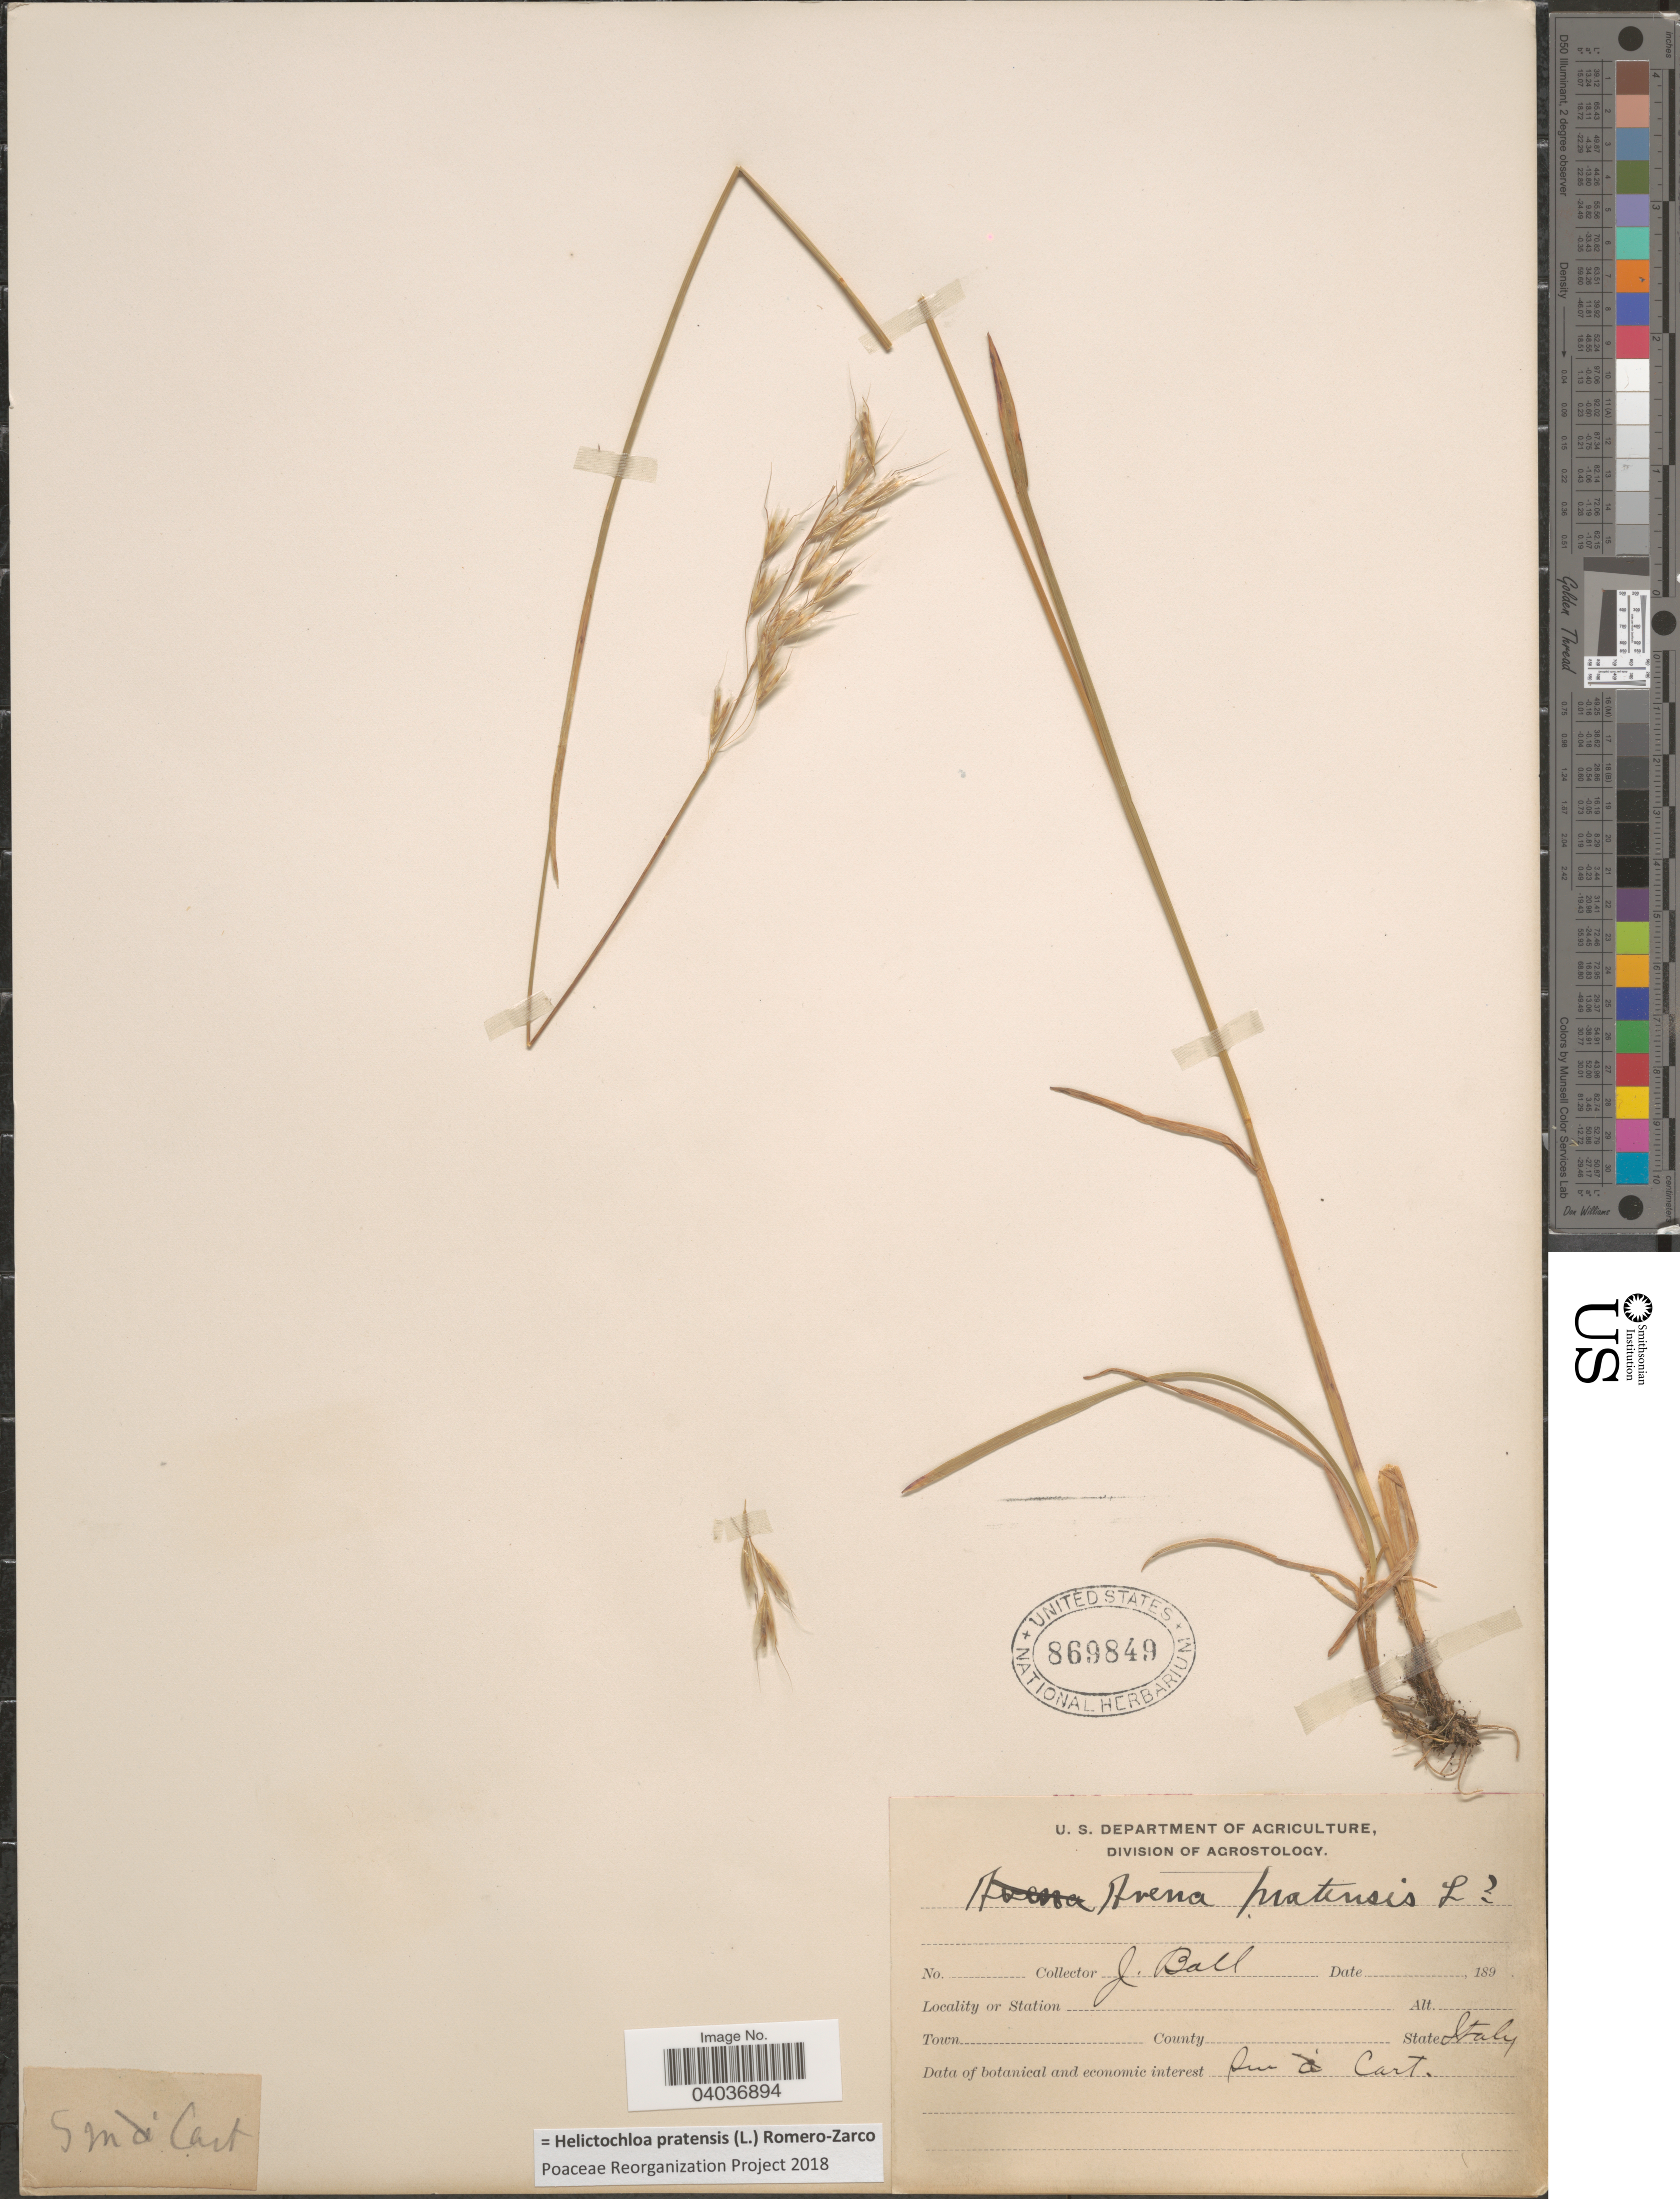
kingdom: Plantae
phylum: Tracheophyta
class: Liliopsida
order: Poales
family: Poaceae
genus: Helictochloa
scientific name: Helictochloa pratensis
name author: (L.) Romero-Zarco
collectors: J. Ball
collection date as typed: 189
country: Italy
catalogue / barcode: US 869849